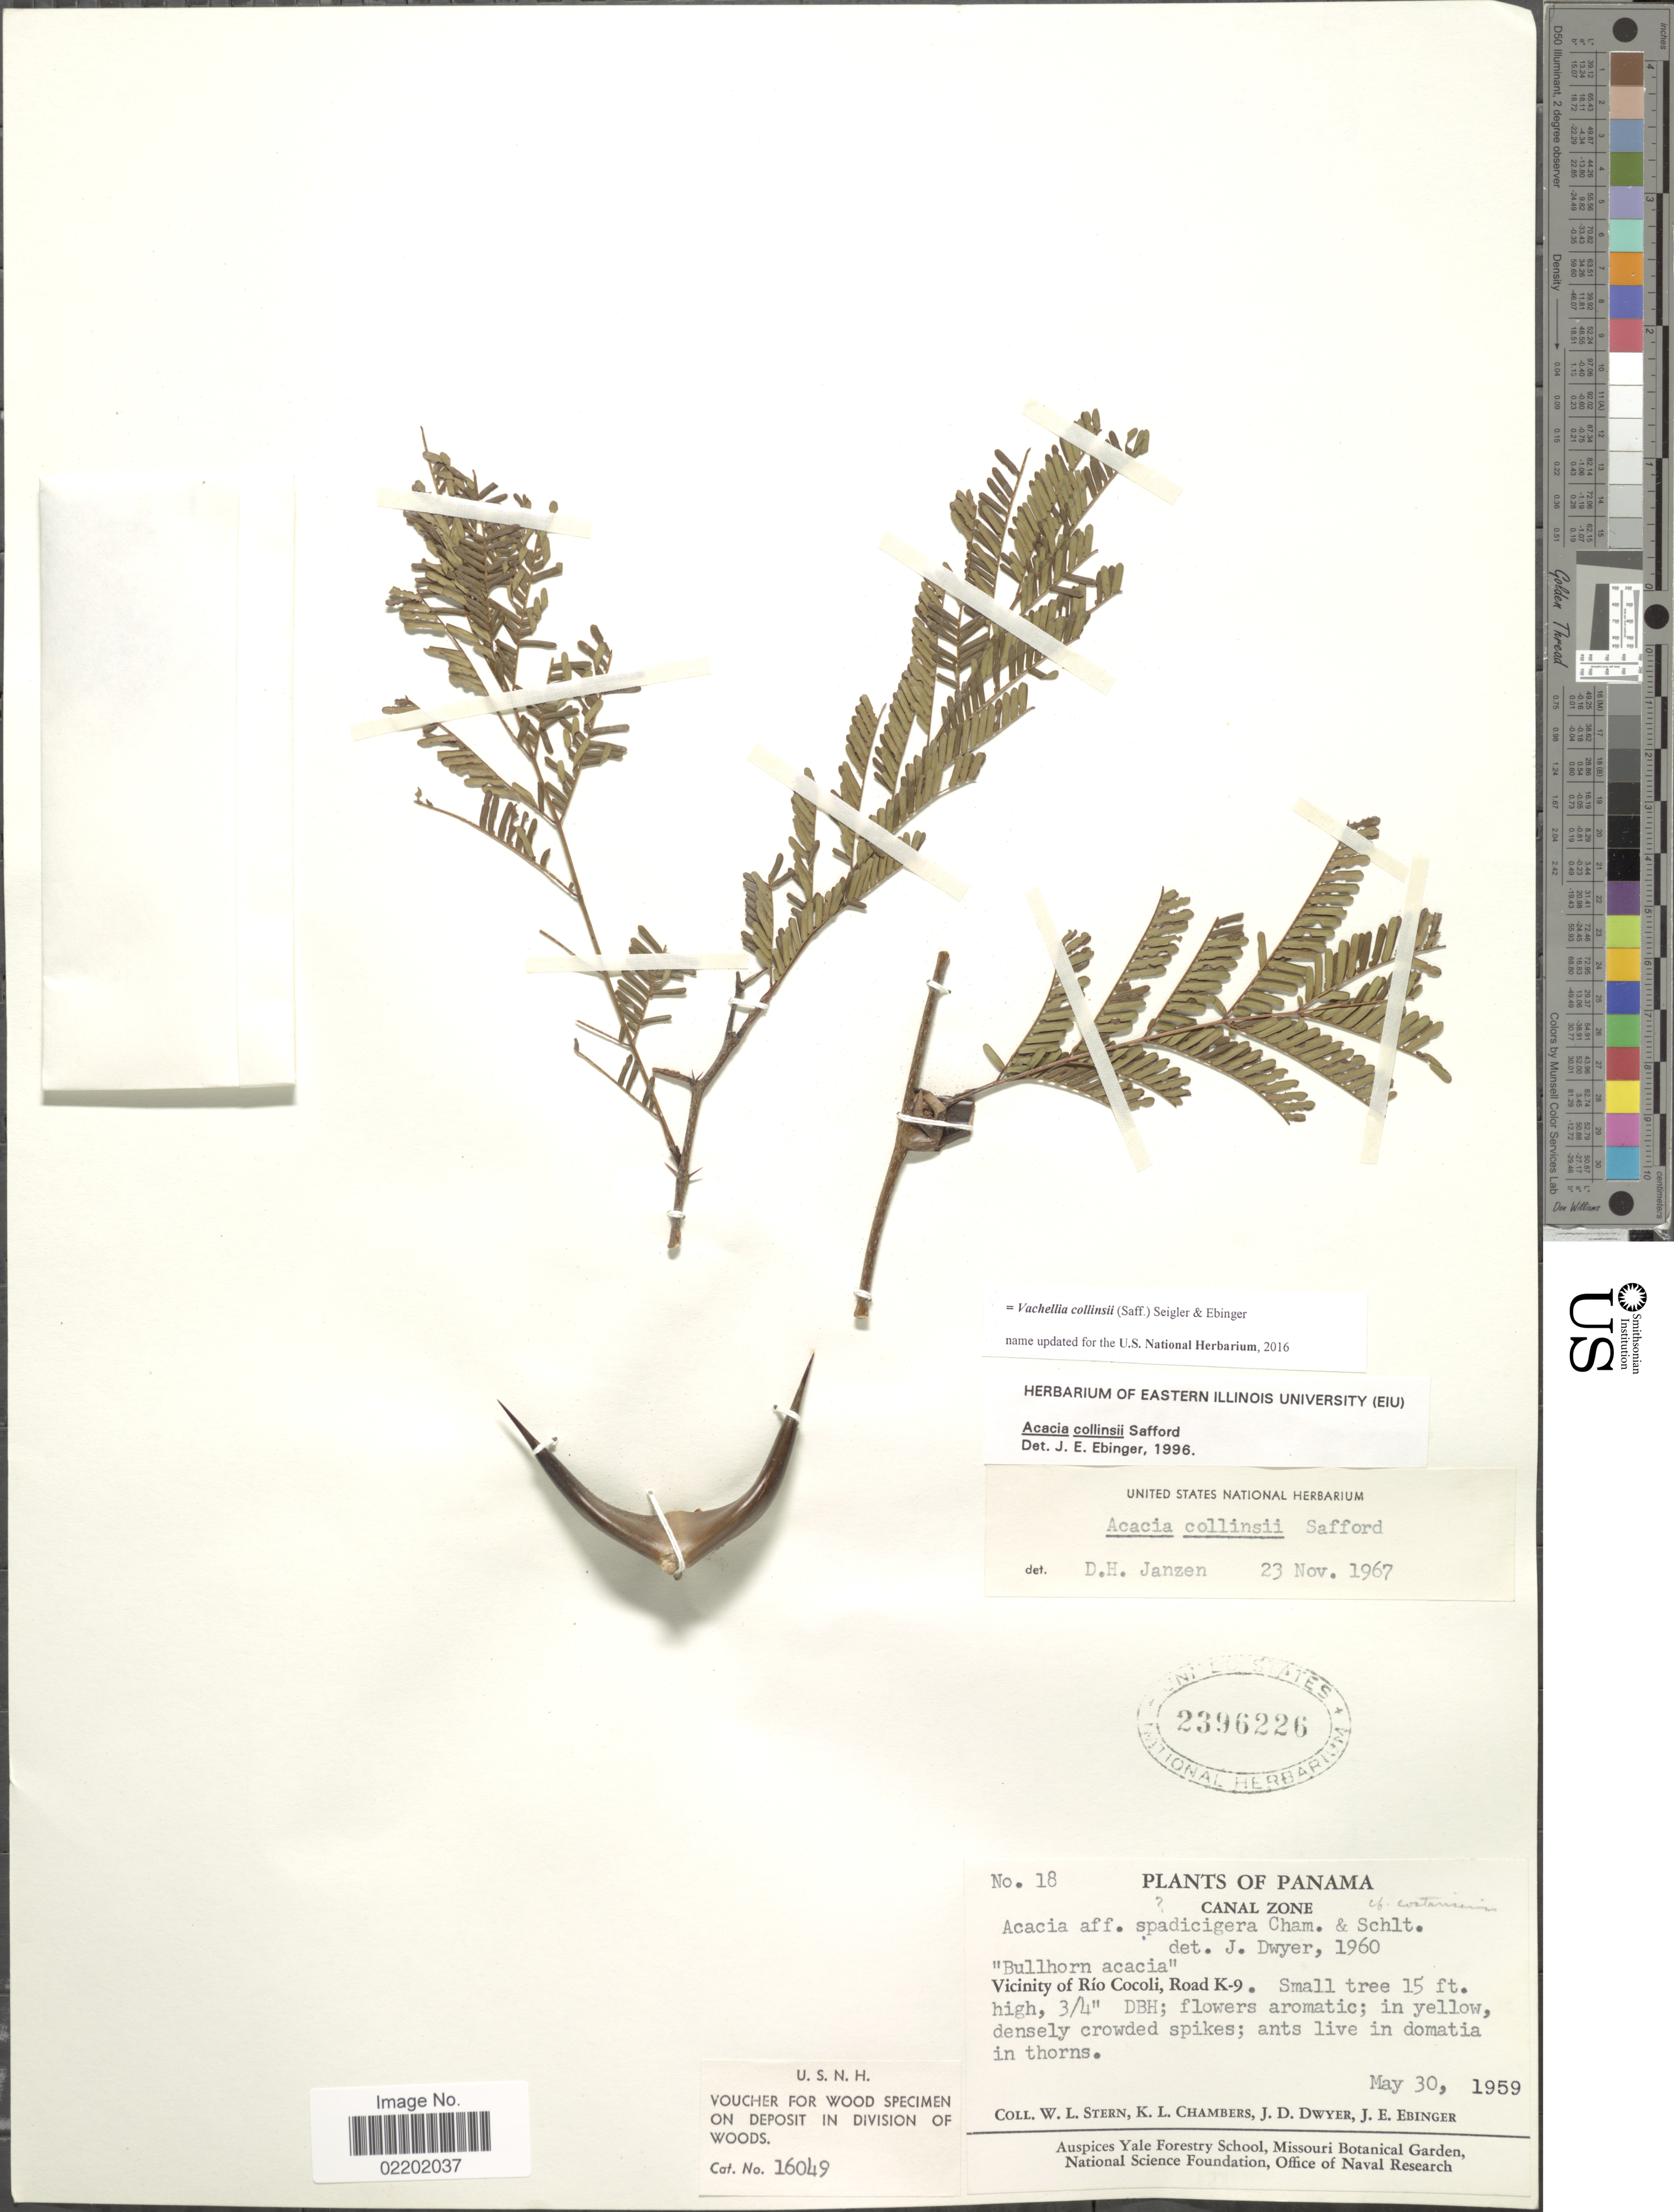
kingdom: Plantae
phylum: Tracheophyta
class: Magnoliopsida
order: Fabales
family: Fabaceae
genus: Vachellia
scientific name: Vachellia collinsii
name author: (Saff.) Seigler & Ebinger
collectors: W. L. Stern, K. Chambers, J. D. Dwyer & J. Ebinger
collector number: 18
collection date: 1959-05-30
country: Panama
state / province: Panamá Oeste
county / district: Canal Zone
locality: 'Bullhor acacia', Vicinity of Rio Cocoli, Road K-9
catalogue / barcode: US 2396226